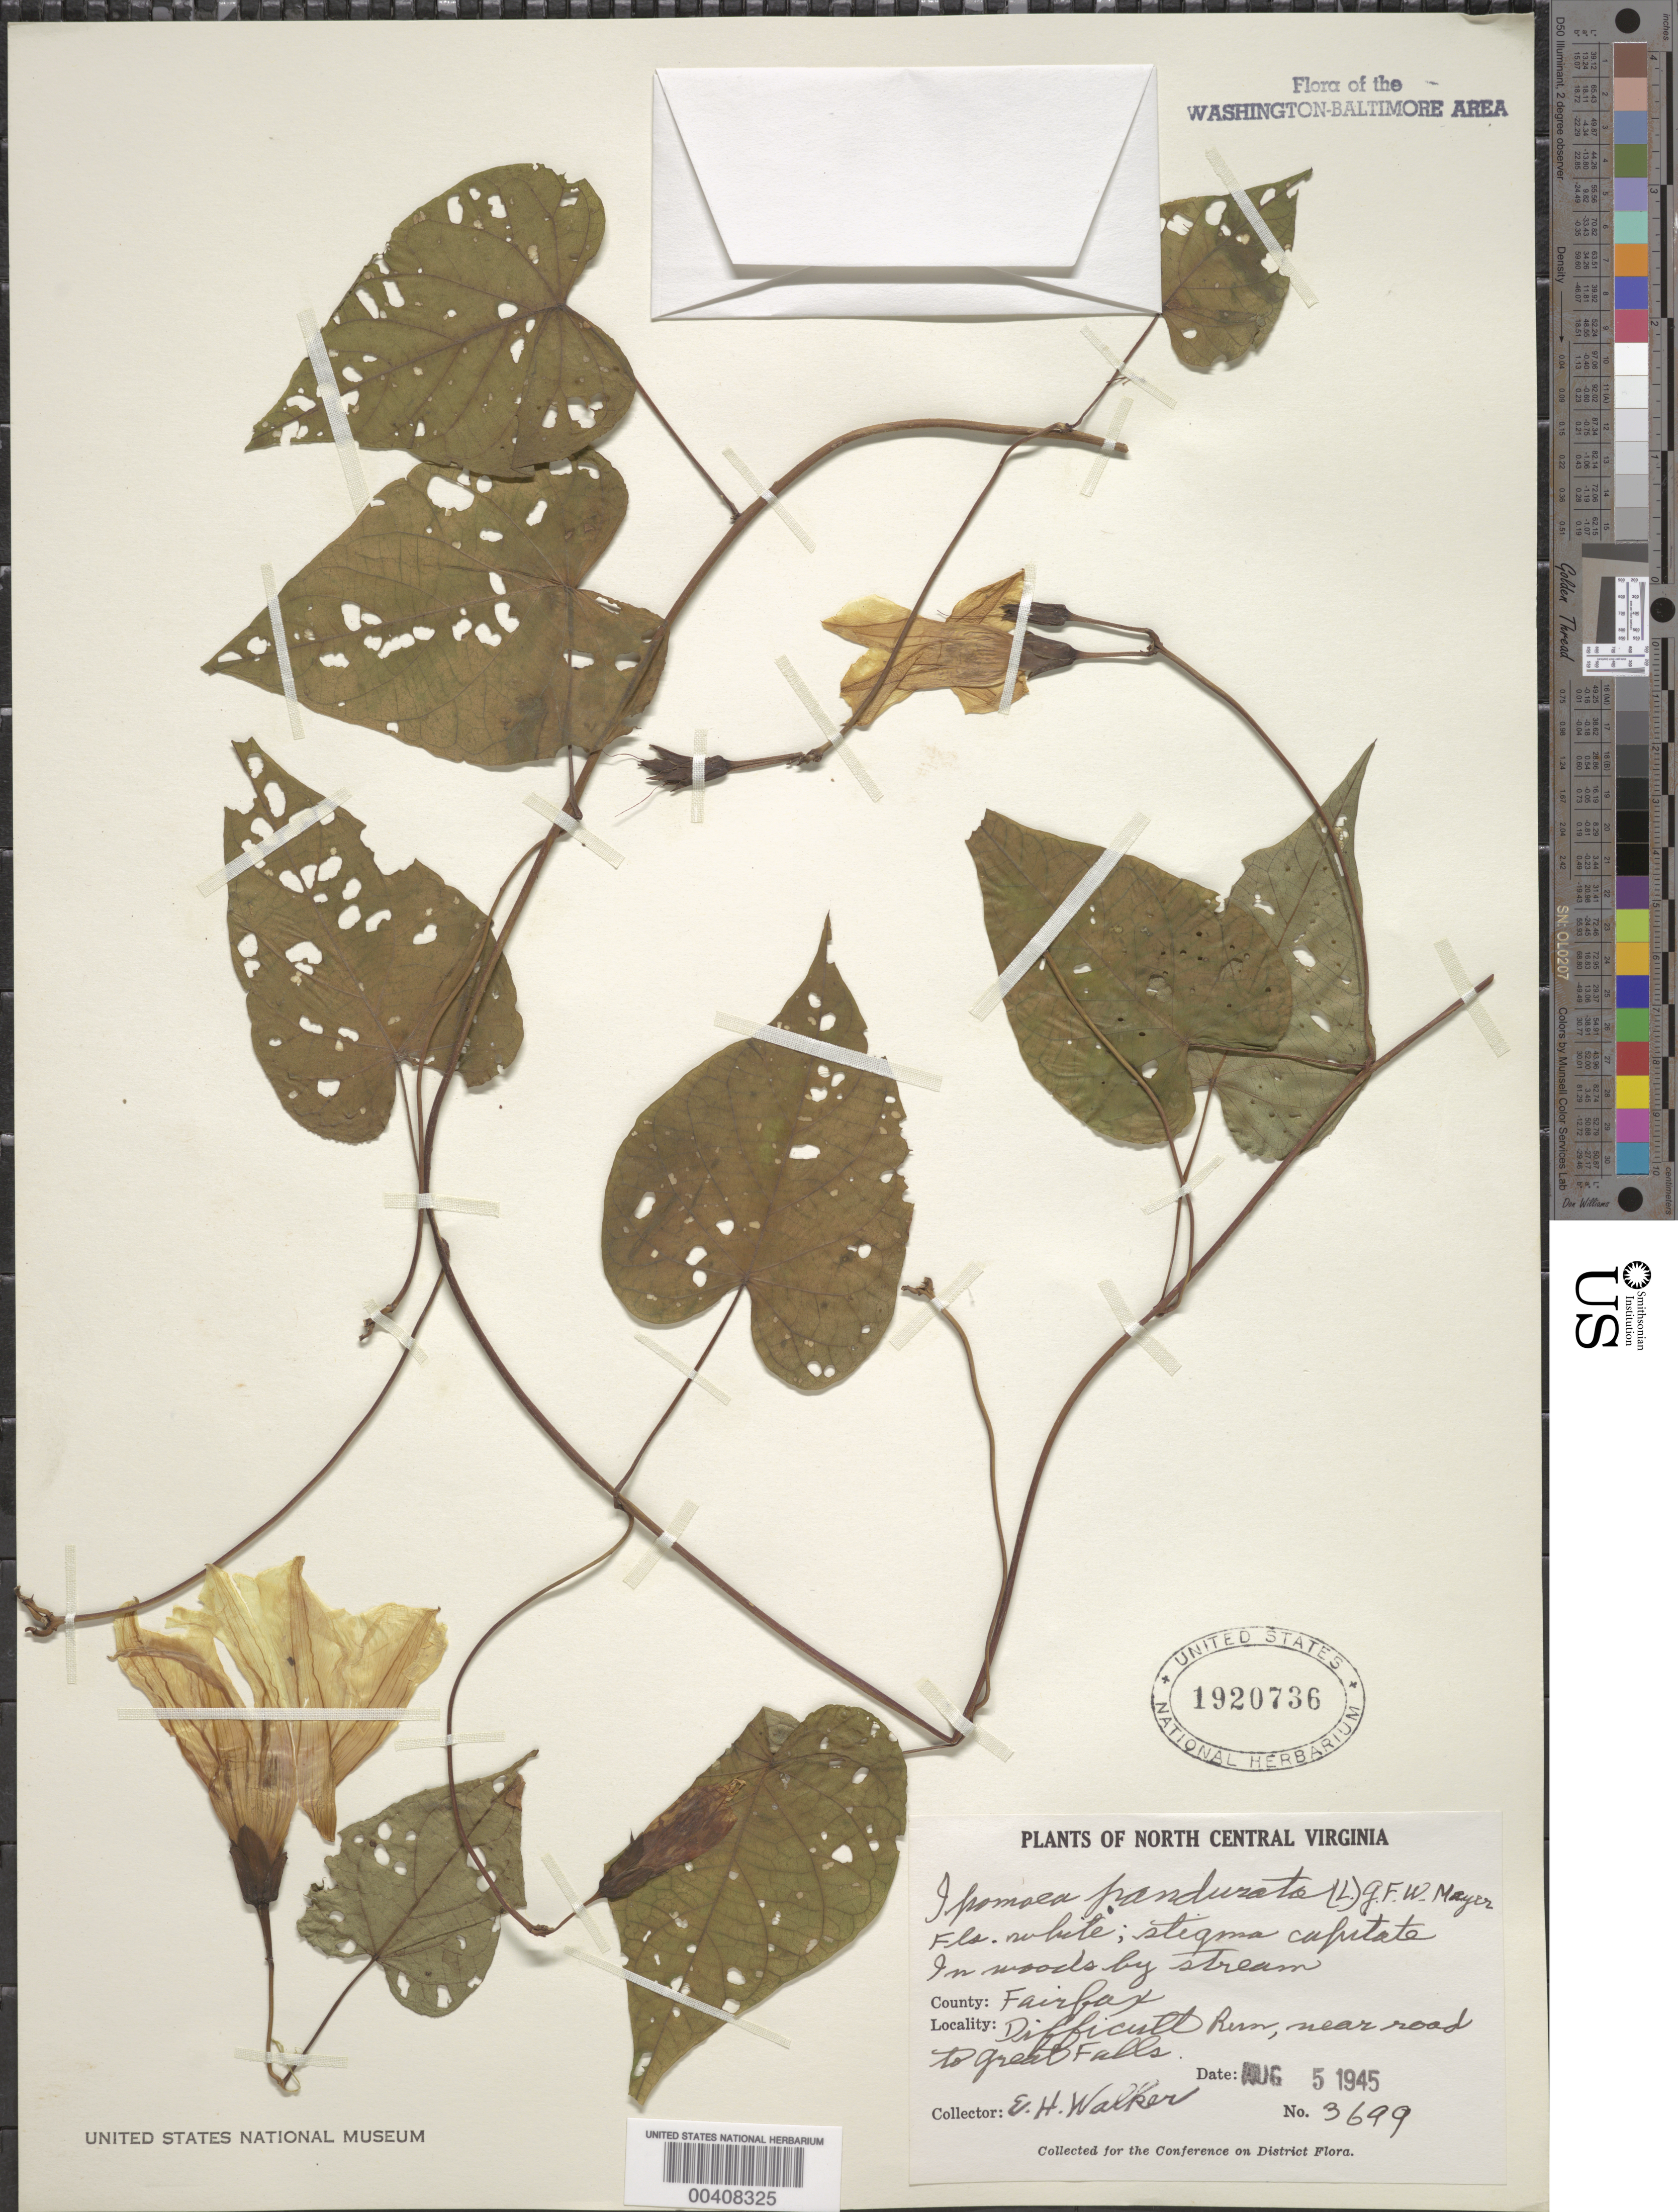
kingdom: Plantae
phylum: Tracheophyta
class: Magnoliopsida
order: Solanales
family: Convolvulaceae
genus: Ipomoea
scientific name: Ipomoea pandurata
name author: (L.) G. Mey.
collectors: E. H. Walker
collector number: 3699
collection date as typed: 05 Aug 1945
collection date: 1945-08-05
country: United States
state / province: Virginia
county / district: Fairfax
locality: Difficult Run, near road to Great Falls C. & O. Canal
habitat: Woods by stream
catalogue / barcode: US 1920736